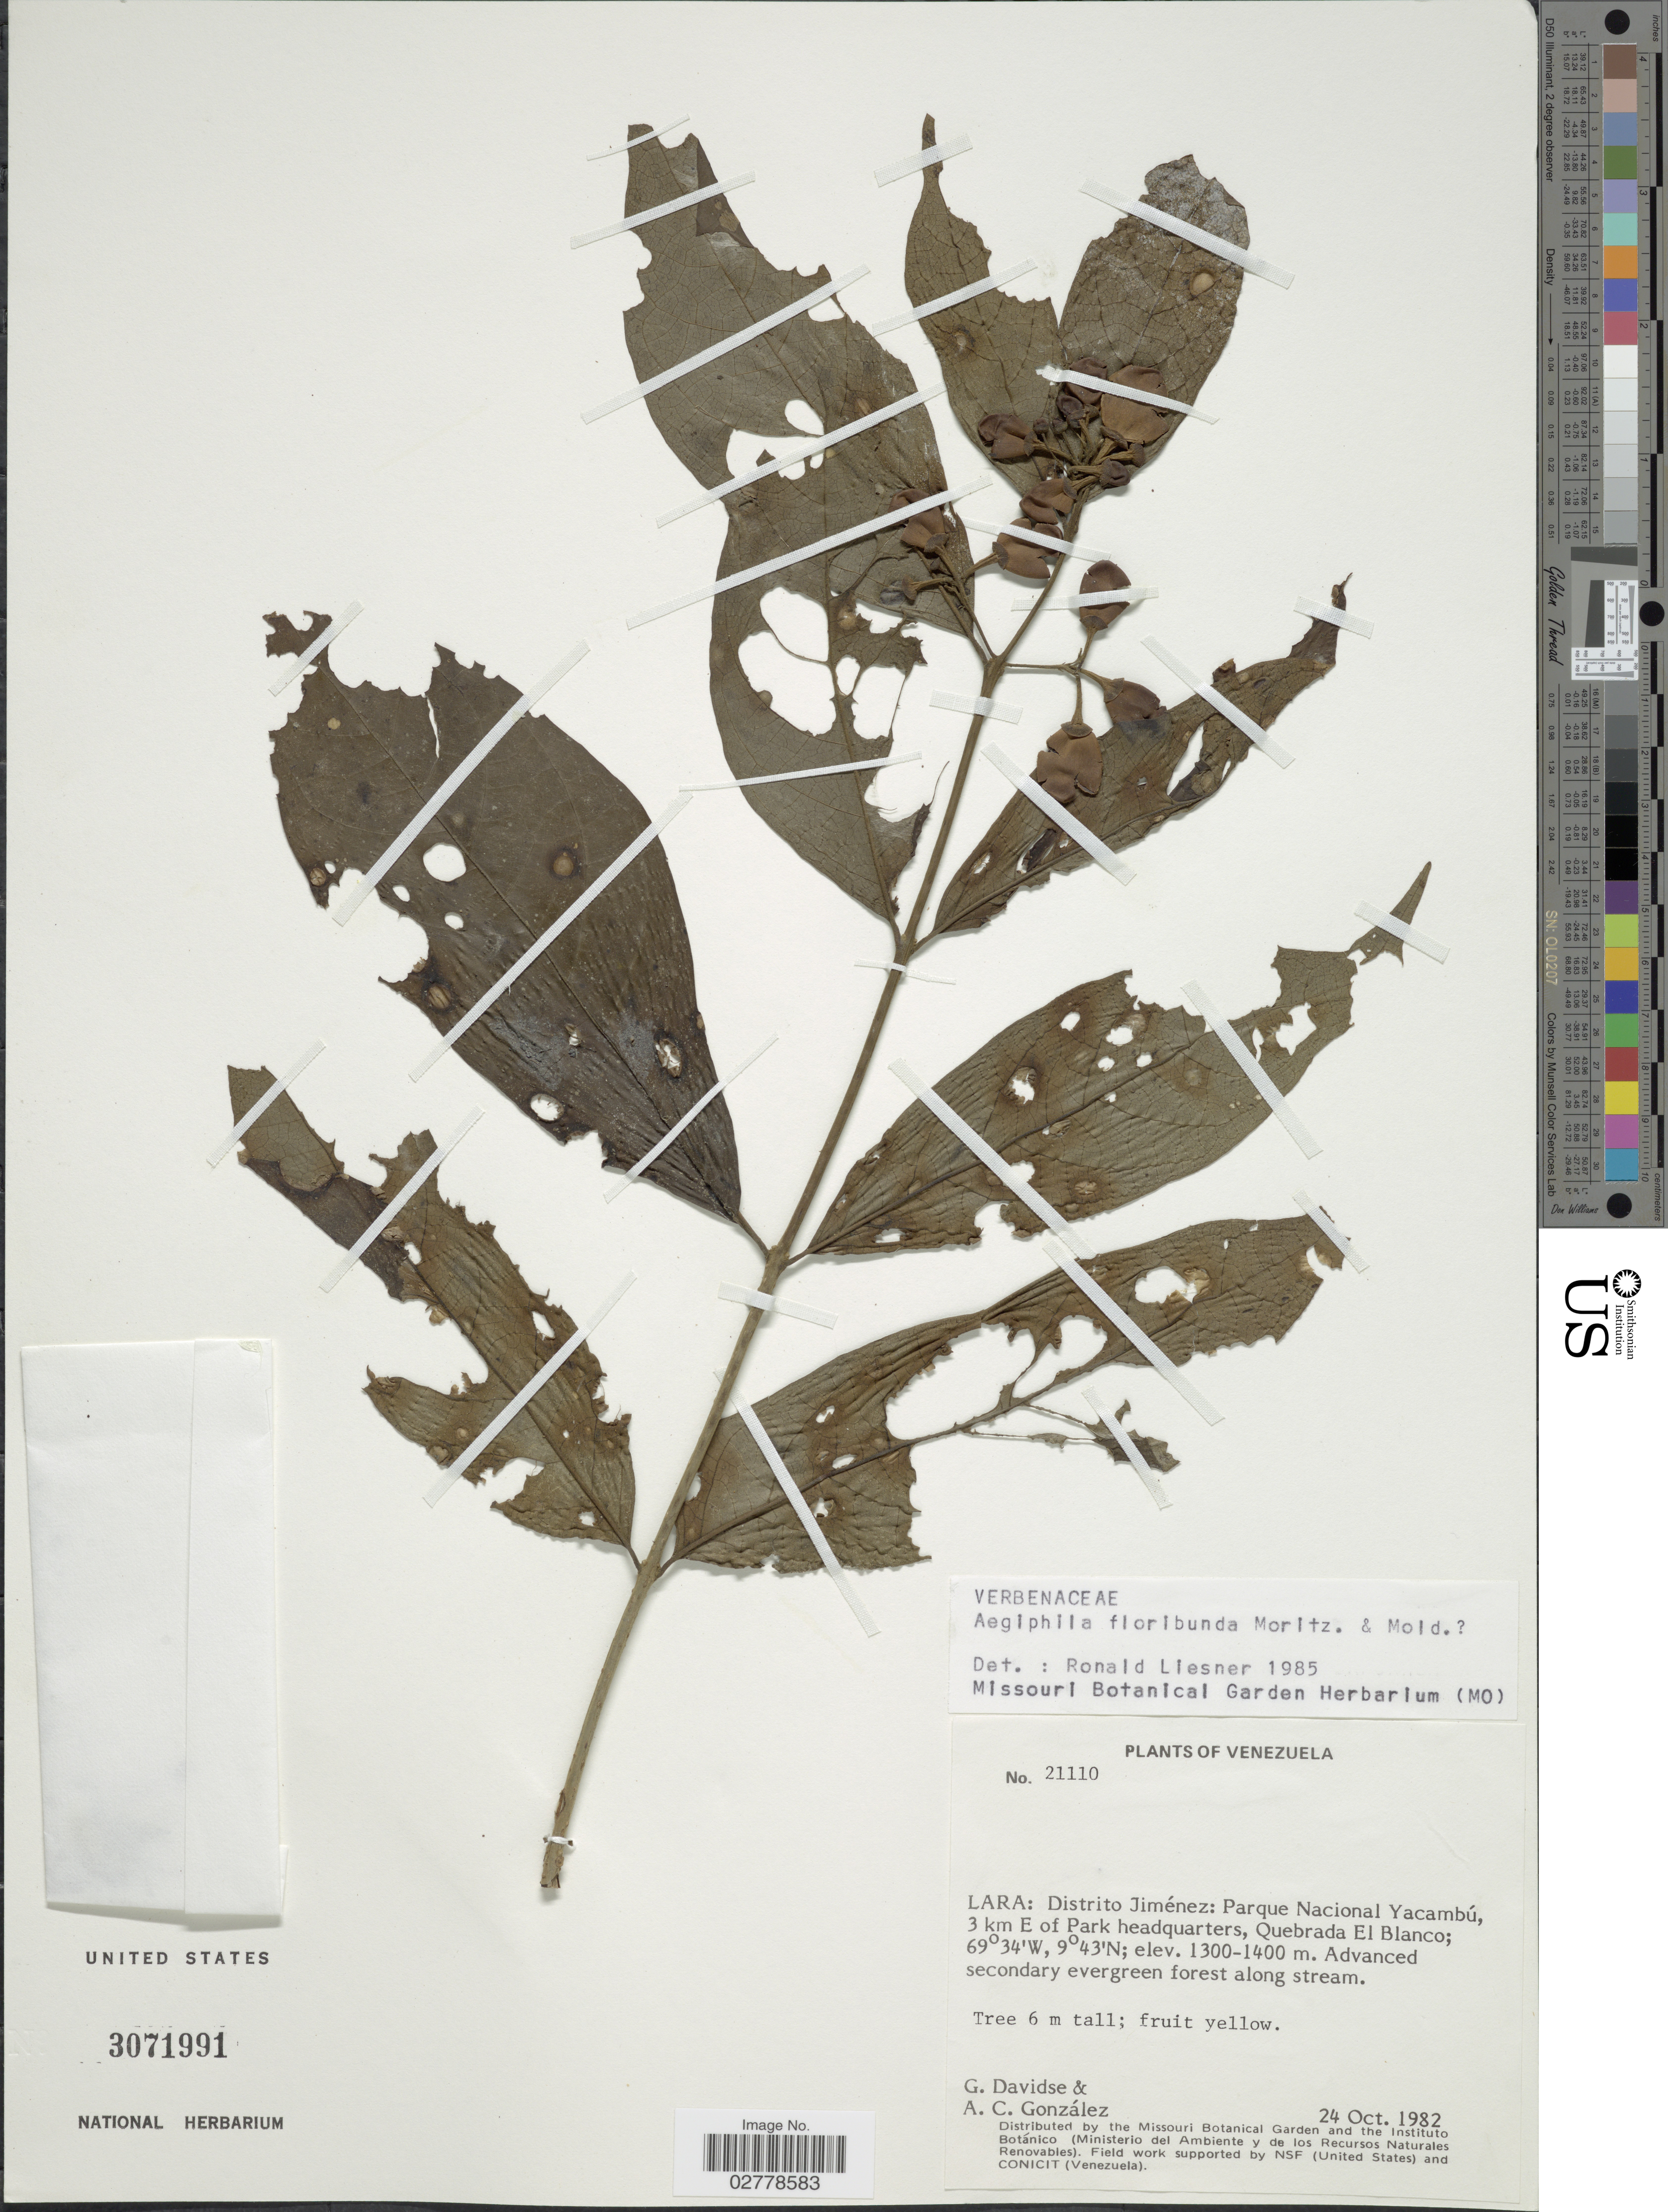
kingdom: Plantae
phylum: Tracheophyta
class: Magnoliopsida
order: Lamiales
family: Lamiaceae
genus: Aegiphila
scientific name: Aegiphila floribunda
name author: O. Moritz & Moldenke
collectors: G. Davidse & A. Gonzáles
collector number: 21110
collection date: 1982-10-24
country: Venezuela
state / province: Lara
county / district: Jiménez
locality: Distrito Jiménez: Parque Nacional Yacambú, 3 km E of Park headquarters, Quebrada El Blanco.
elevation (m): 1300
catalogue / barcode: US 3071991